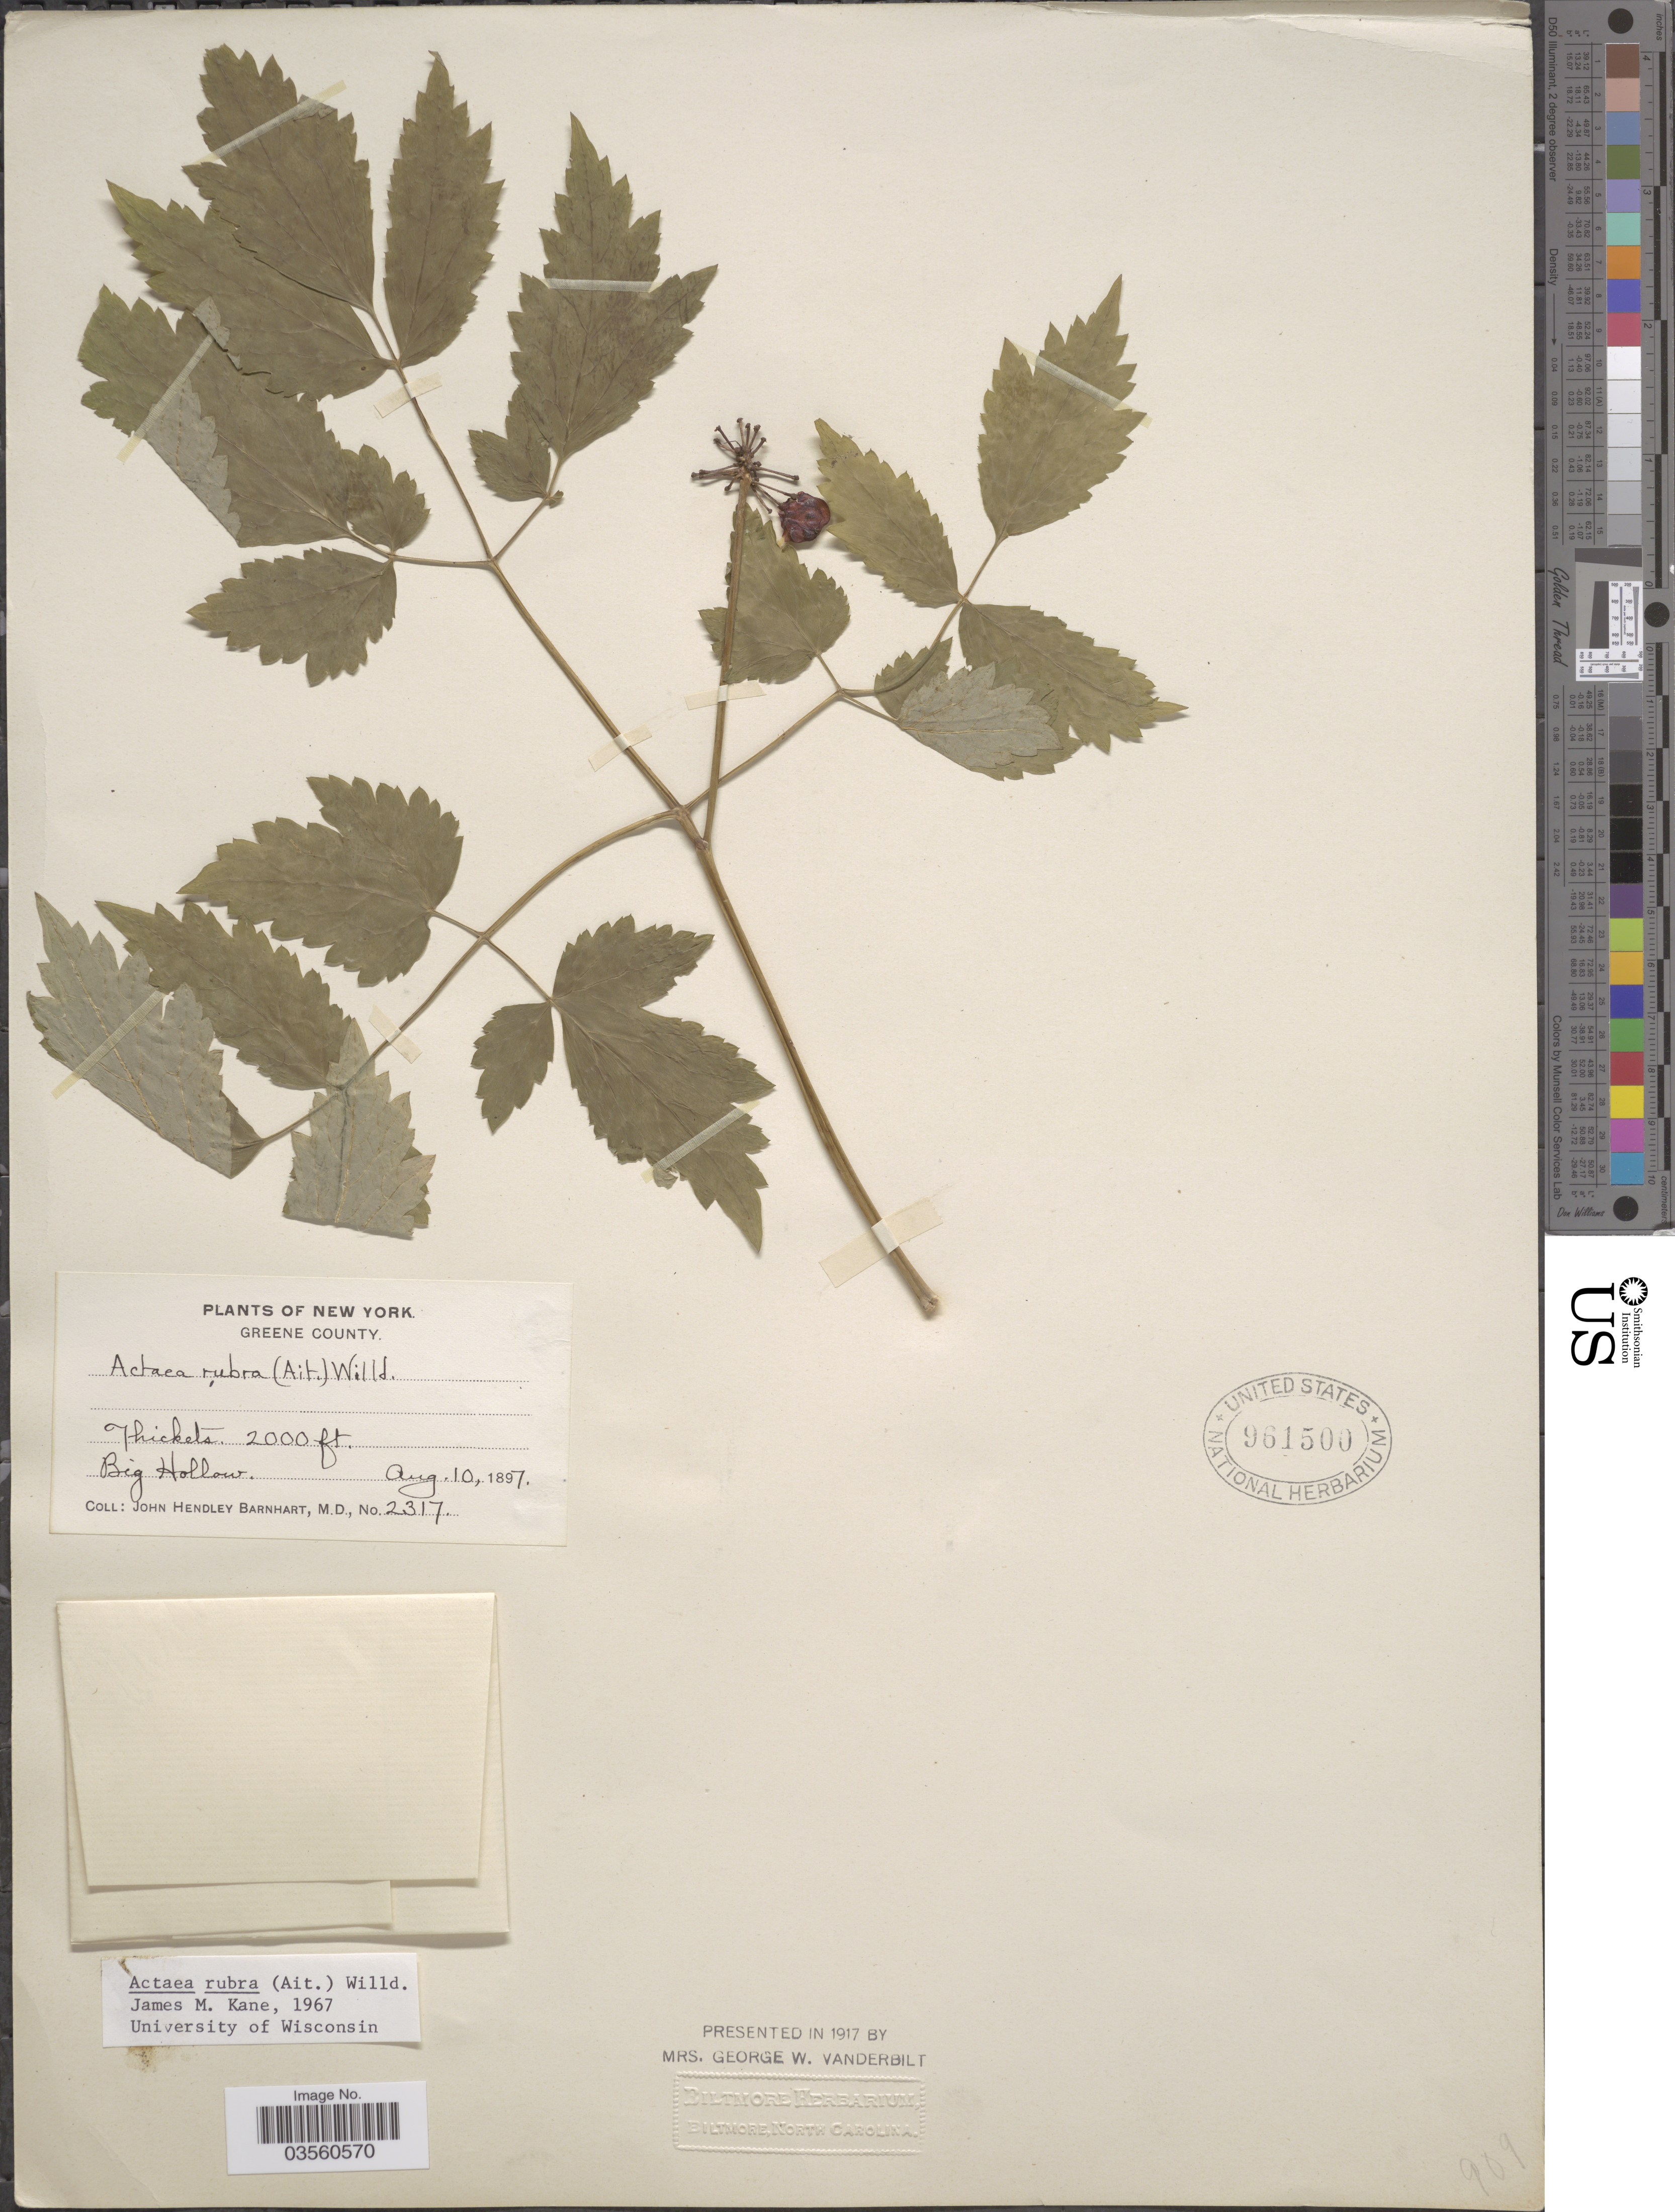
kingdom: Plantae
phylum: Tracheophyta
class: Magnoliopsida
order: Ranunculales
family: Ranunculaceae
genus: Actaea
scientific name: Actaea rubra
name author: (Aiton) Willd.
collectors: J. H. Barnhart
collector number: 2317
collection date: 1897-08-10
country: United States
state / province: New York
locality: Greene County. Big Hollow.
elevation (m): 610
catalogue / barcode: US 961500